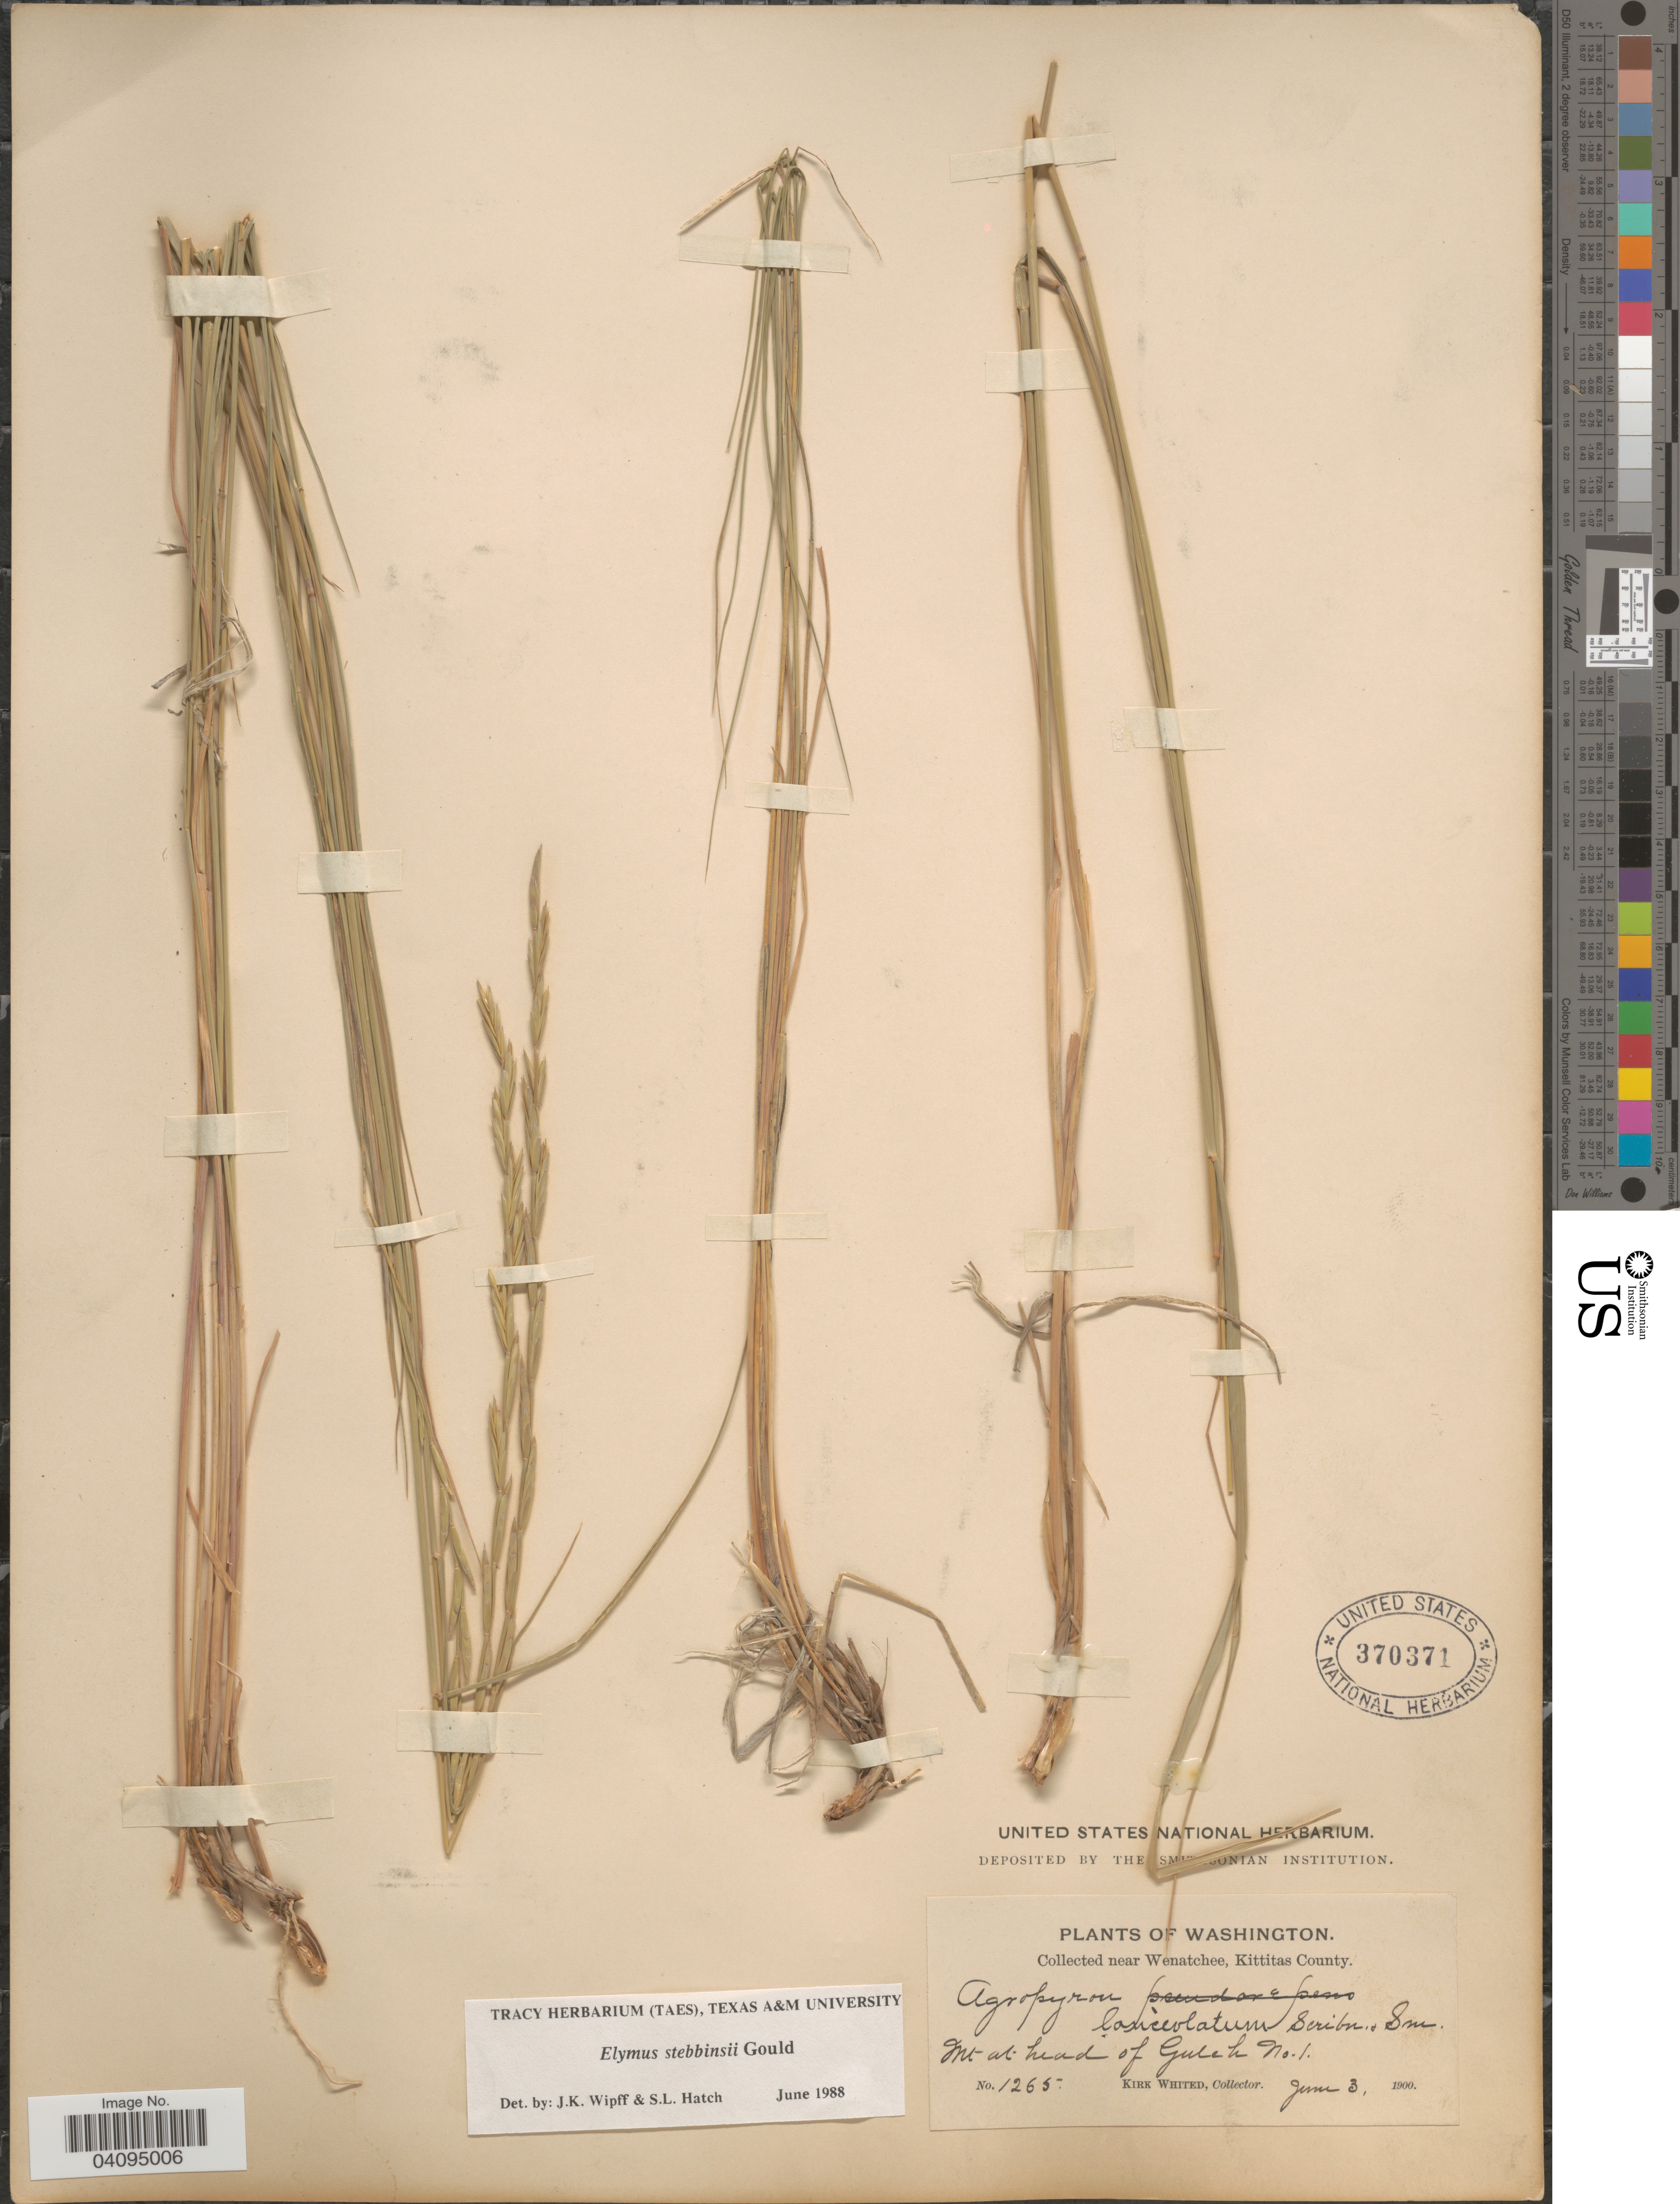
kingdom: Plantae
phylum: Tracheophyta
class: Liliopsida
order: Poales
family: Poaceae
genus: Elymus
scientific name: Elymus stebbinsii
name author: Gould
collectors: K. Whited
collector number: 1265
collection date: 1900-06-03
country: United States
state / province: Washington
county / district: Kittitas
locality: Near Wenatchee, Kittitas County. Mt. at head of Gulch no. 1.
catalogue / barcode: US 370371